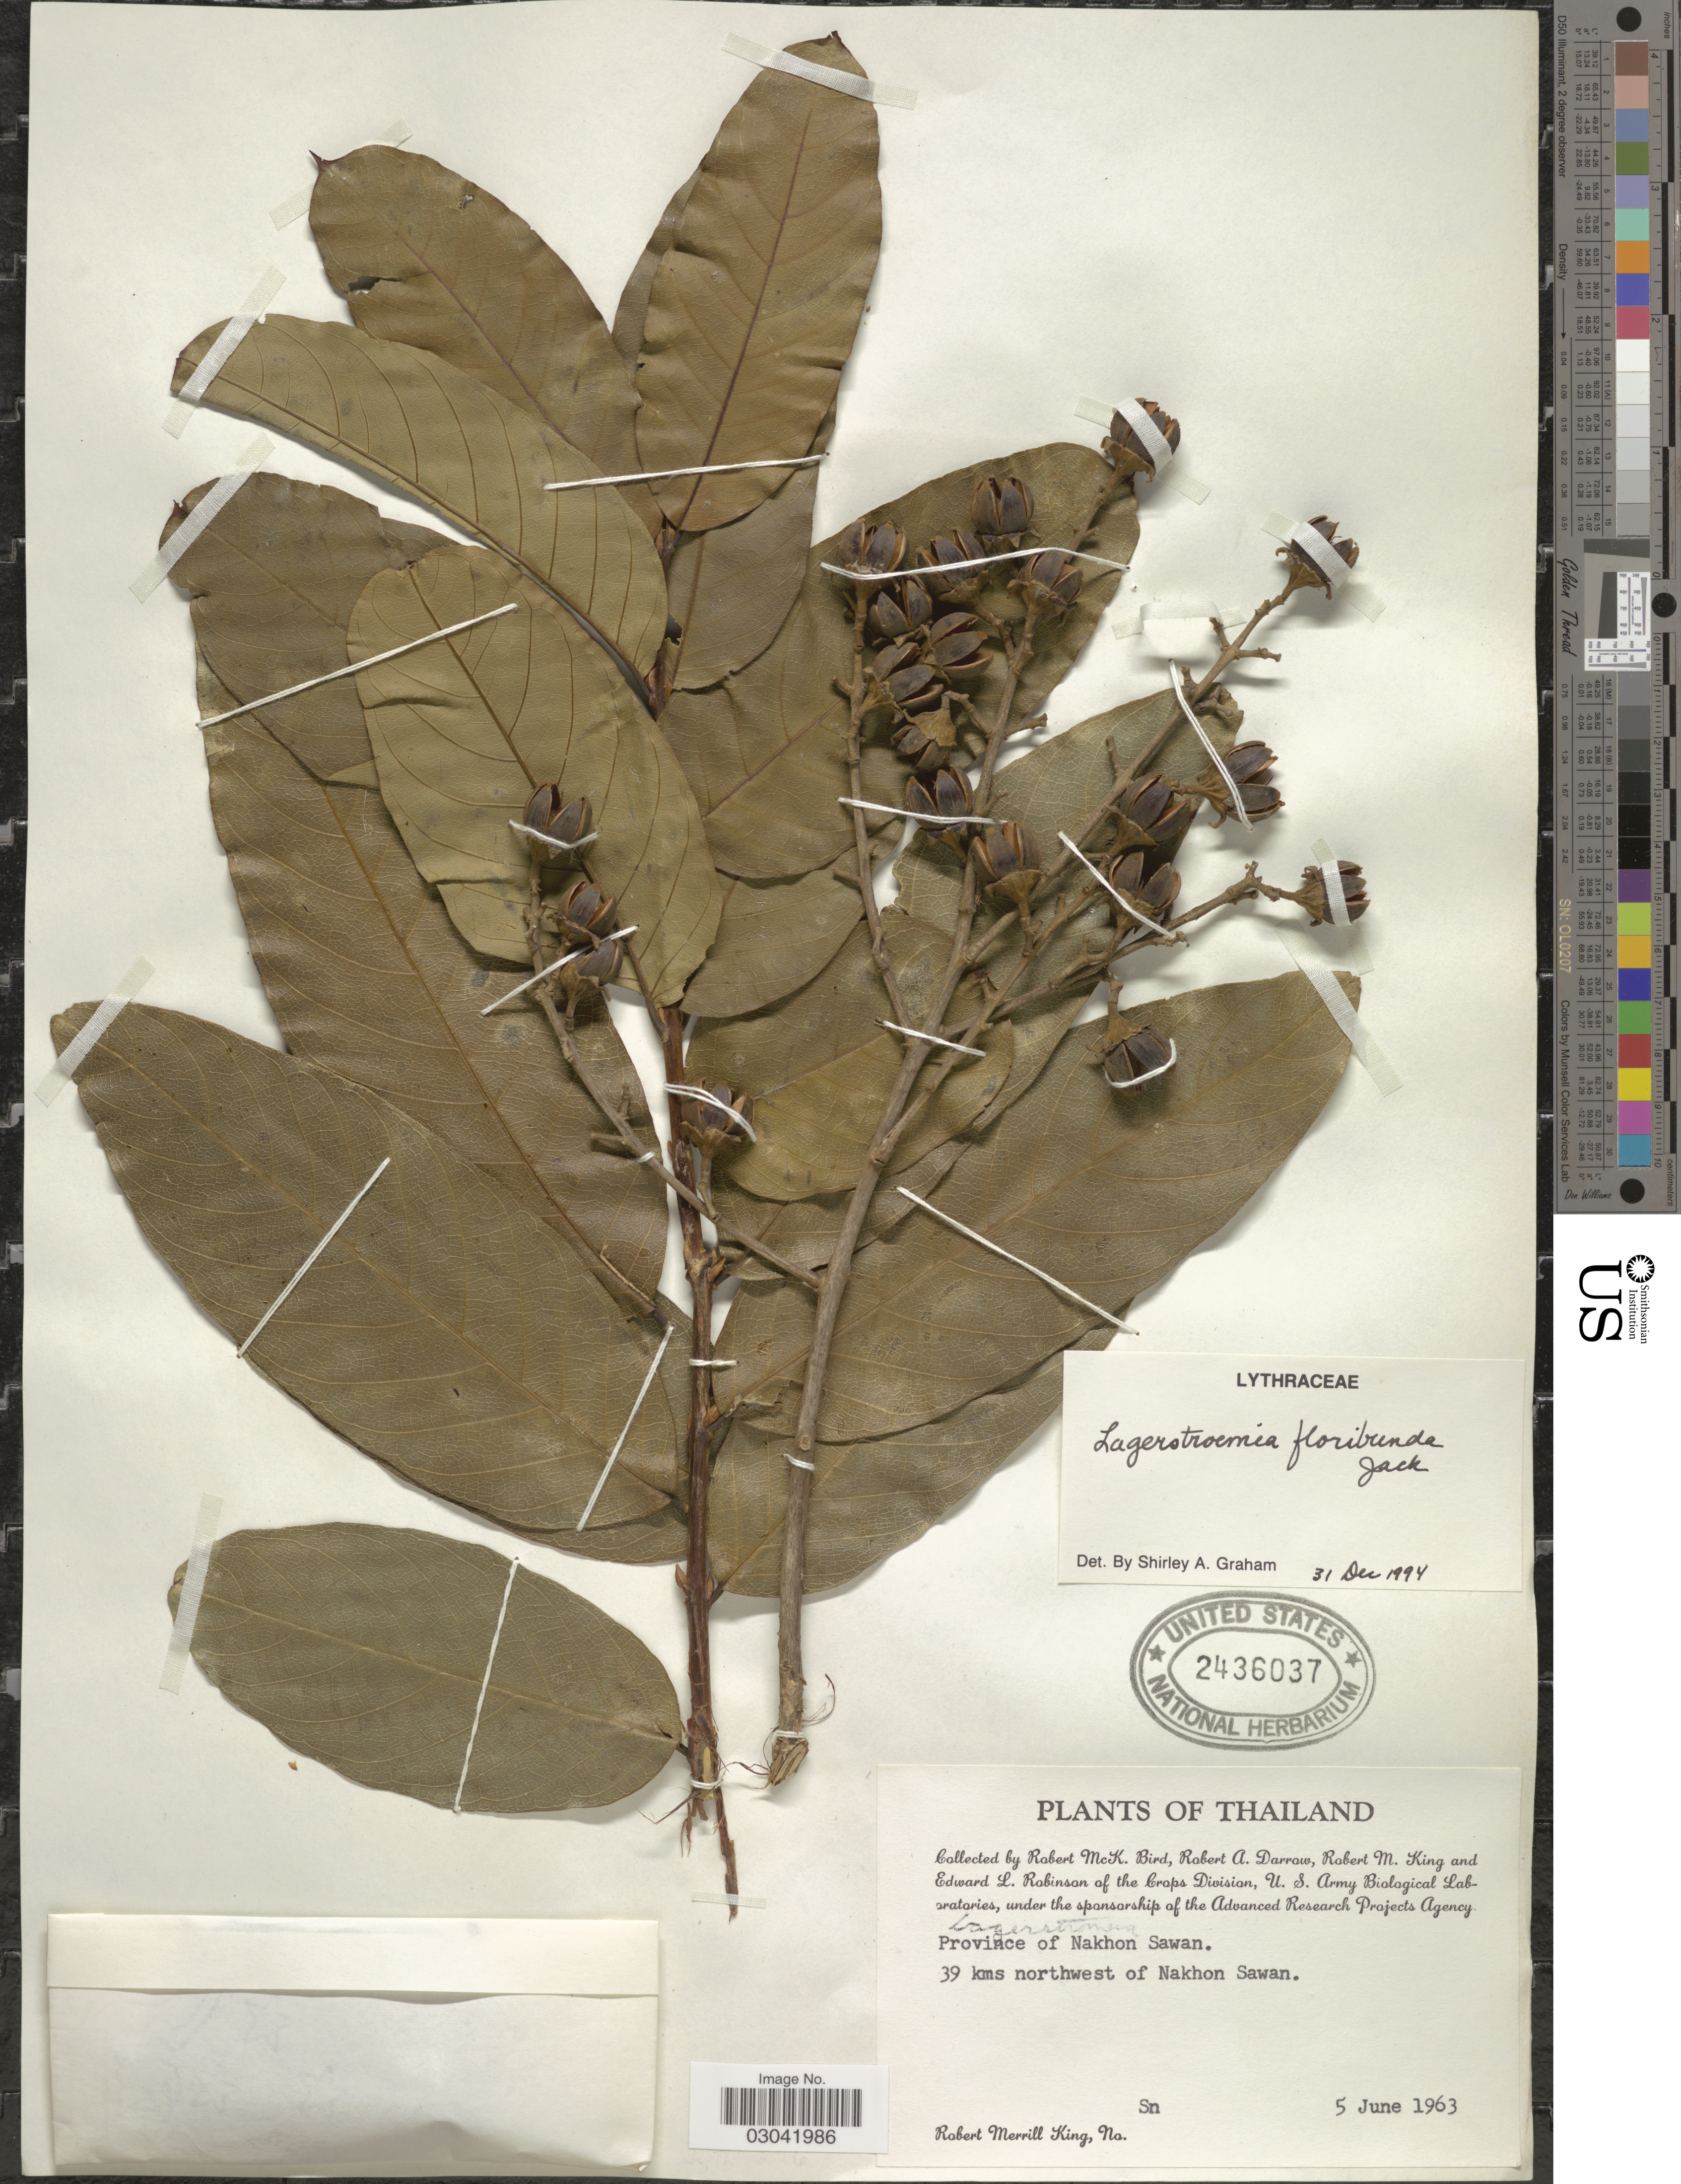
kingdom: Plantae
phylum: Tracheophyta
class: Magnoliopsida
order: Myrtales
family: Lythraceae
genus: Lagerstroemia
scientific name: Lagerstroemia floribunda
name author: Jack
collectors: R. M. King, R. M. Bird, R. A. Darrow & E. A. Robinson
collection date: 1963-06-05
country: Thailand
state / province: Nakhon Sawan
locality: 39 kms northwest of Nakhon Sawan.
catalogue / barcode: US 2436037